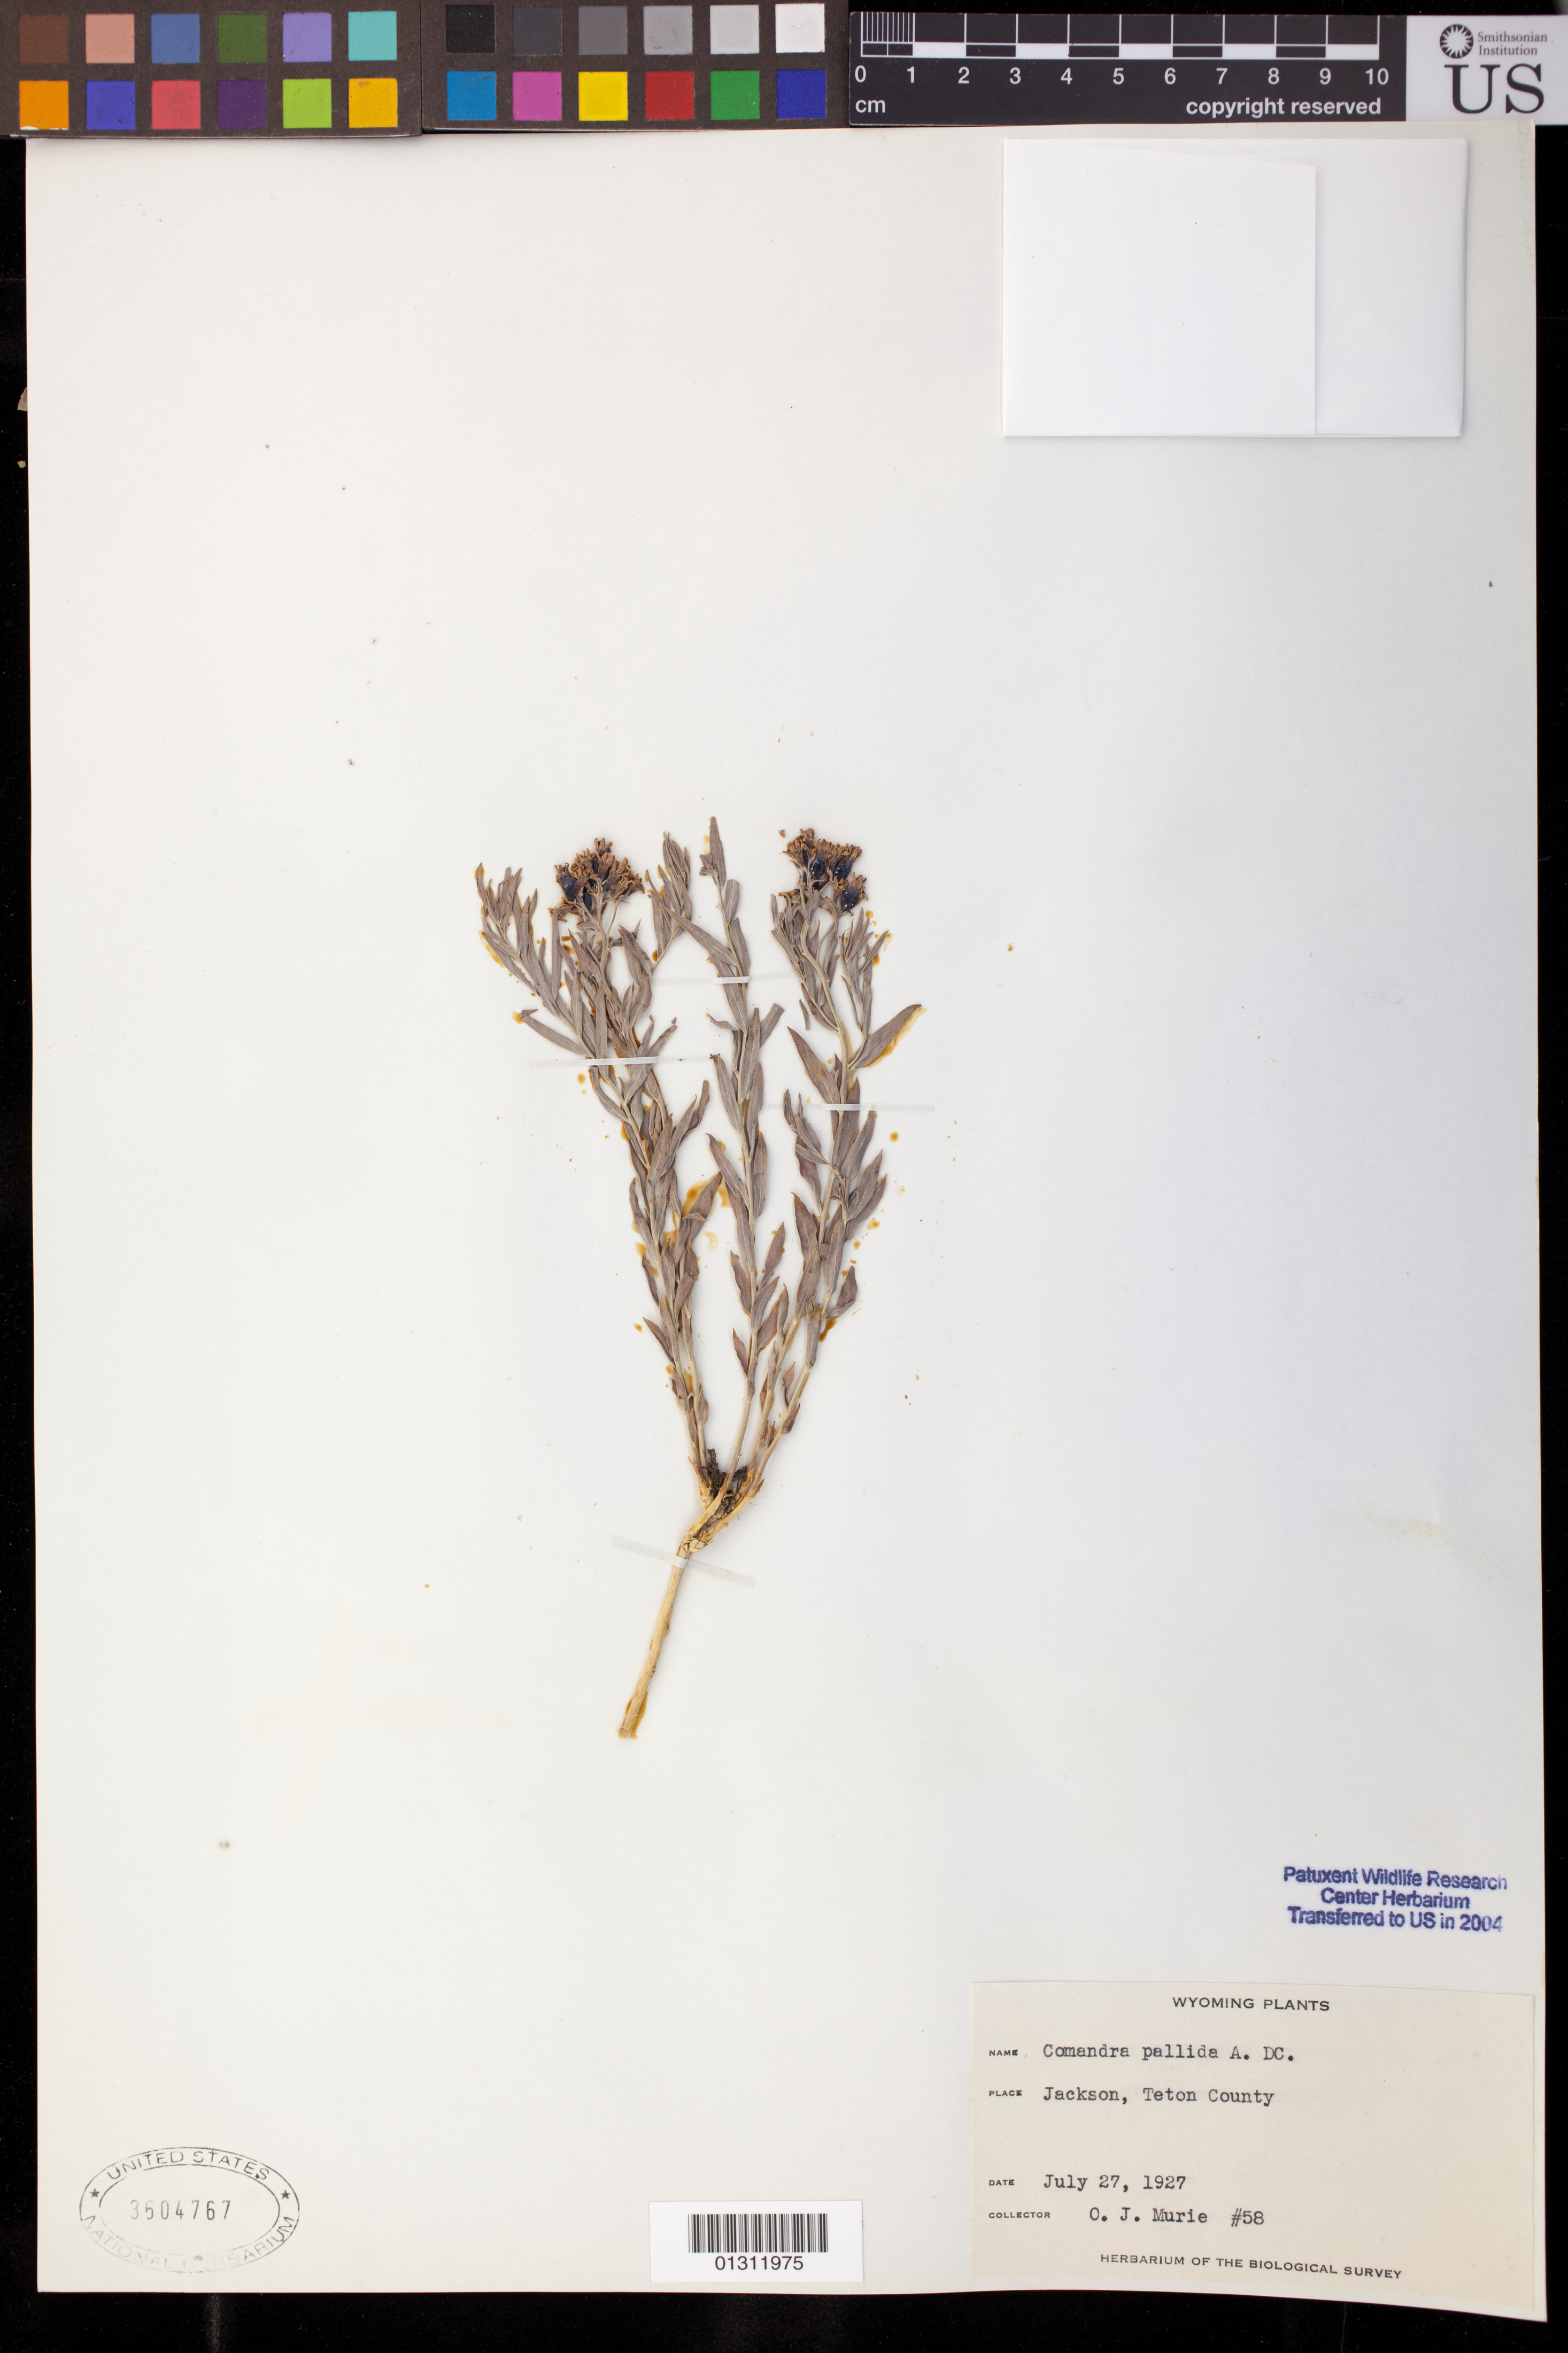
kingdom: Plantae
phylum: Tracheophyta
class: Magnoliopsida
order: Santalales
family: Comandraceae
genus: Comandra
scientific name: Comandra pallida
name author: A. DC.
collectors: O. Murie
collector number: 58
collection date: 1927-07-27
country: United States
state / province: Wyoming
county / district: Teton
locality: Jackson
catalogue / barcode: US 3504767